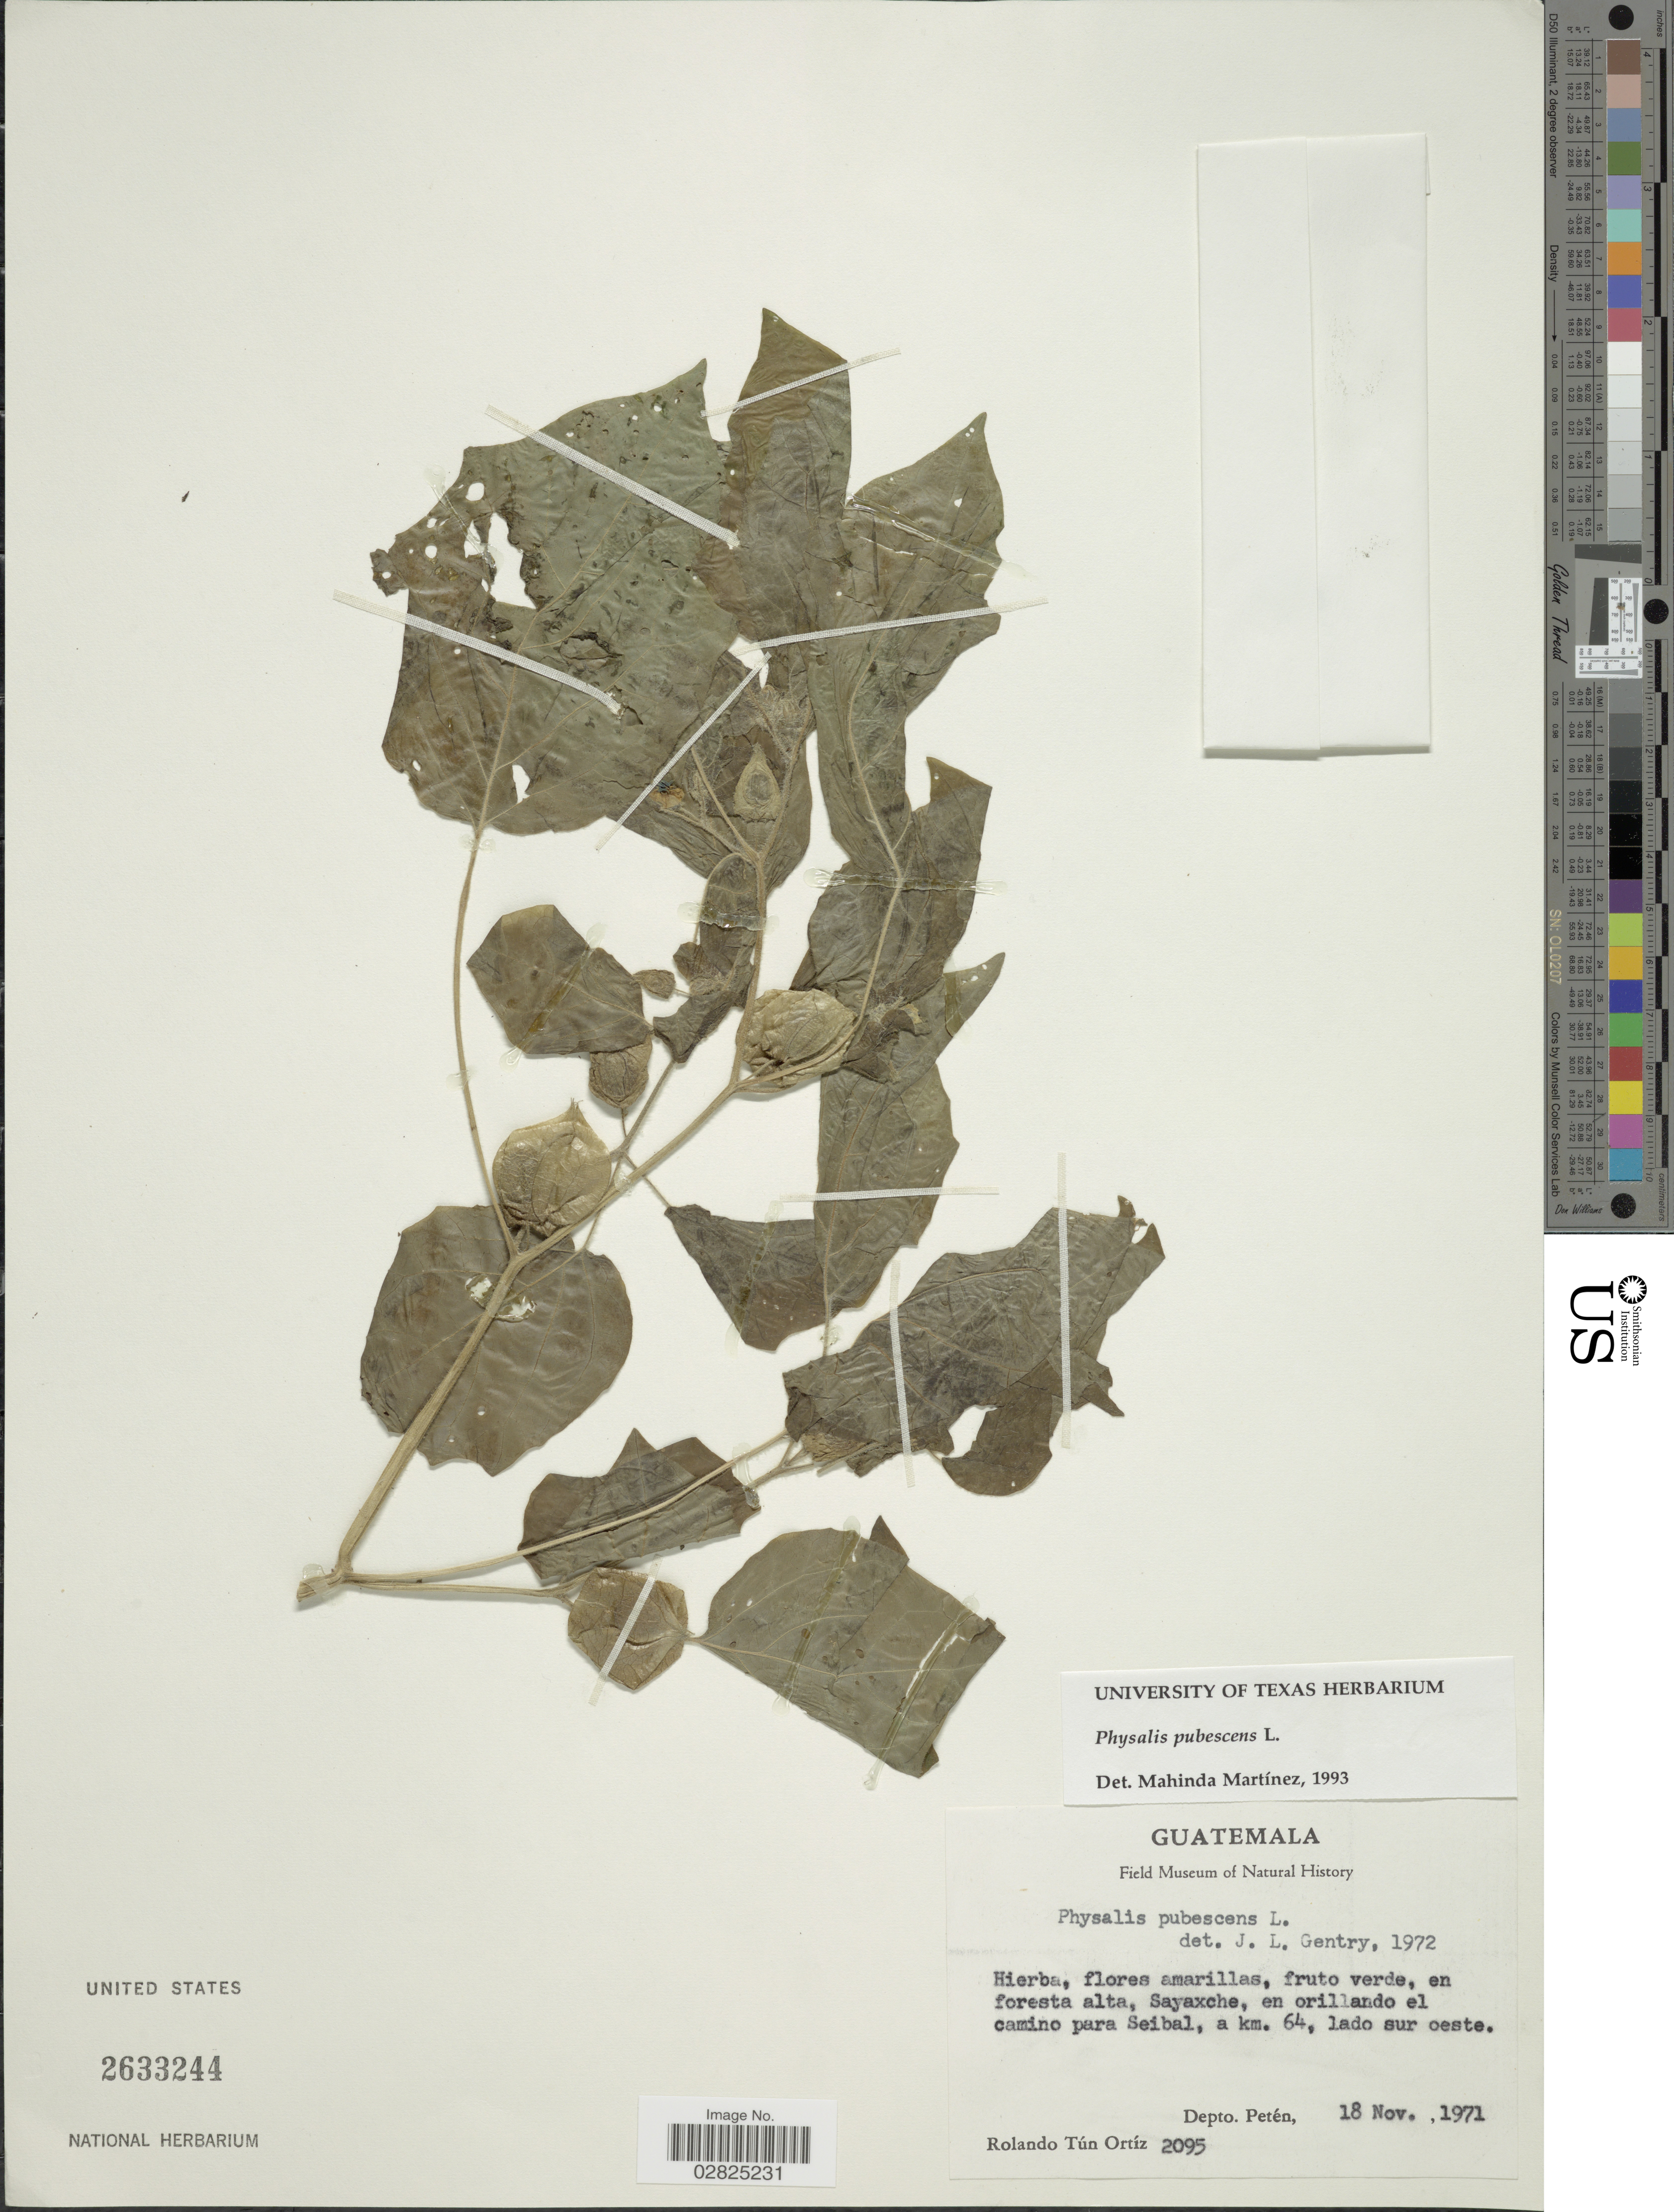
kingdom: Plantae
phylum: Tracheophyta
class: Magnoliopsida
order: Solanales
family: Solanaceae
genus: Physalis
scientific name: Physalis pubescens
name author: L.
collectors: R. Tún Ortíz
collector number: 2095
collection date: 1971-11-18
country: Guatemala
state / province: El Petén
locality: En orillando el camino para Seibal, a km. 64, lado sur oeste, Depto. Petén.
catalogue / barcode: US 2633244